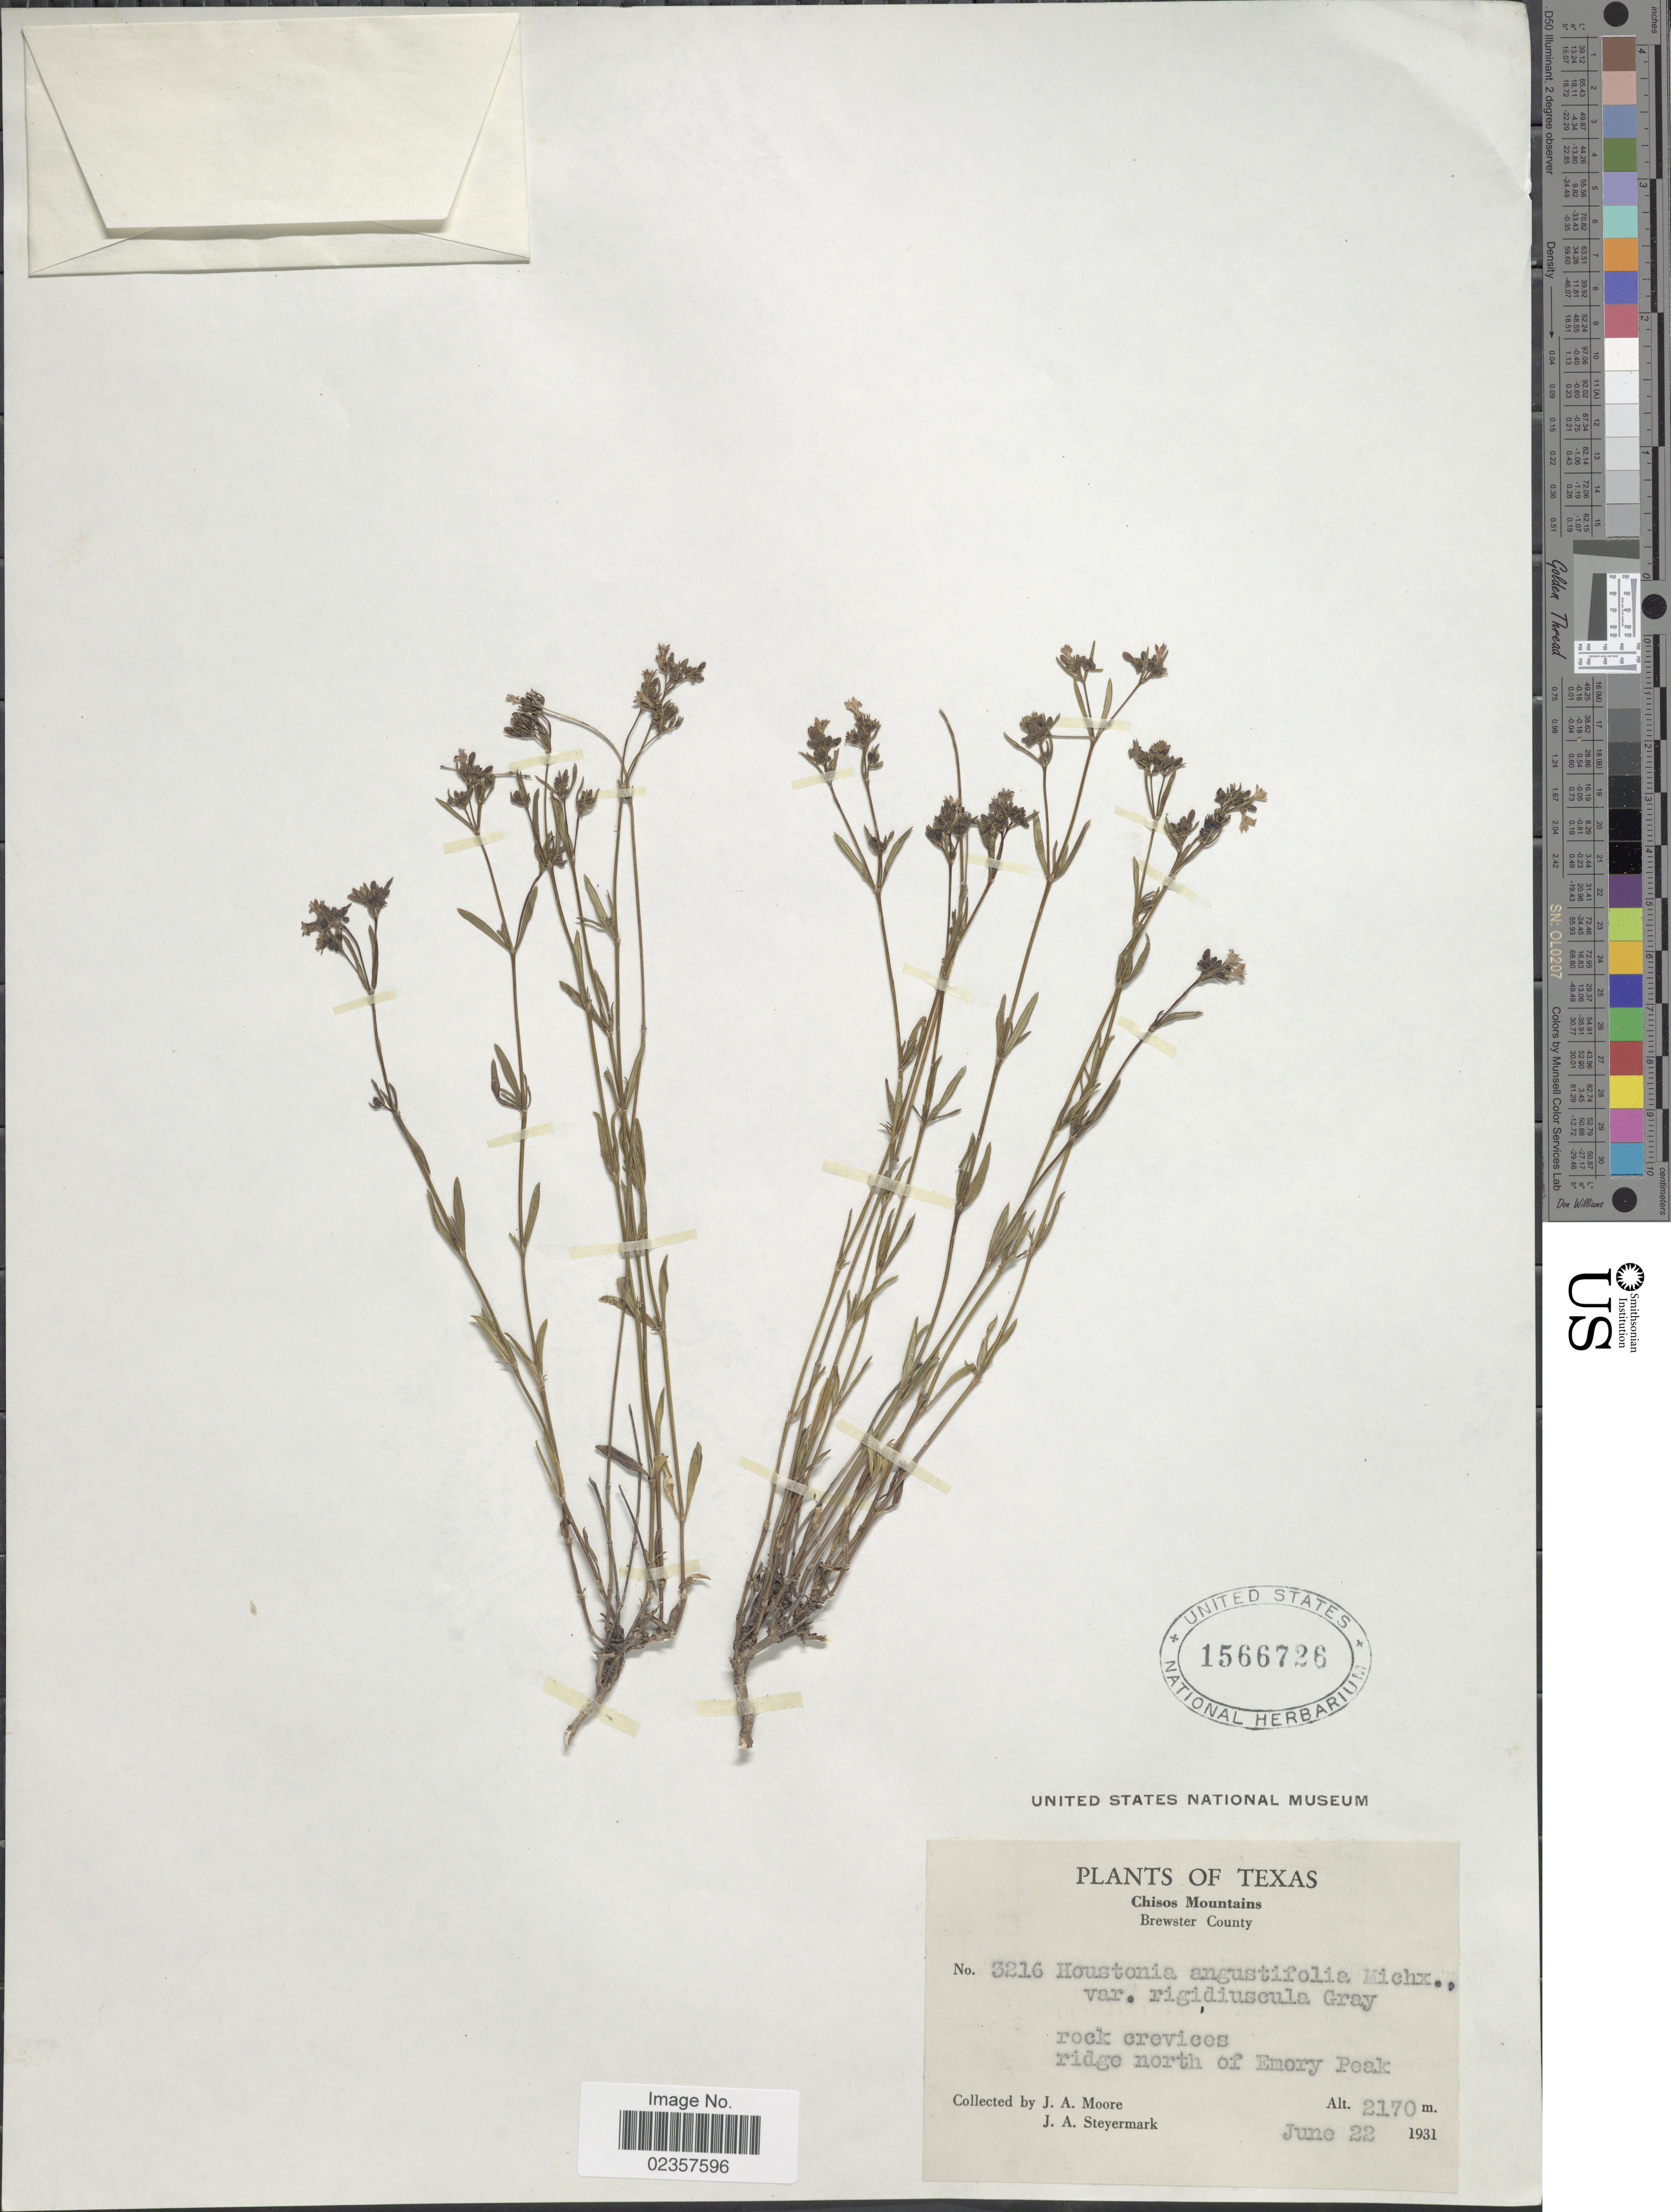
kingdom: Plantae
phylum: Tracheophyta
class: Magnoliopsida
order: Gentianales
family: Rubiaceae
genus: Houstonia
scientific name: Houstonia nigricans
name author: (Lam.) Fernald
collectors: J. A. Moore & J. Steyermark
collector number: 3216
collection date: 1931-06-22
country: United States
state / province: Texas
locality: Chisos Mountains. Brewster County. North of Emory Peak.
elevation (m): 2170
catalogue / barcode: US 1566726